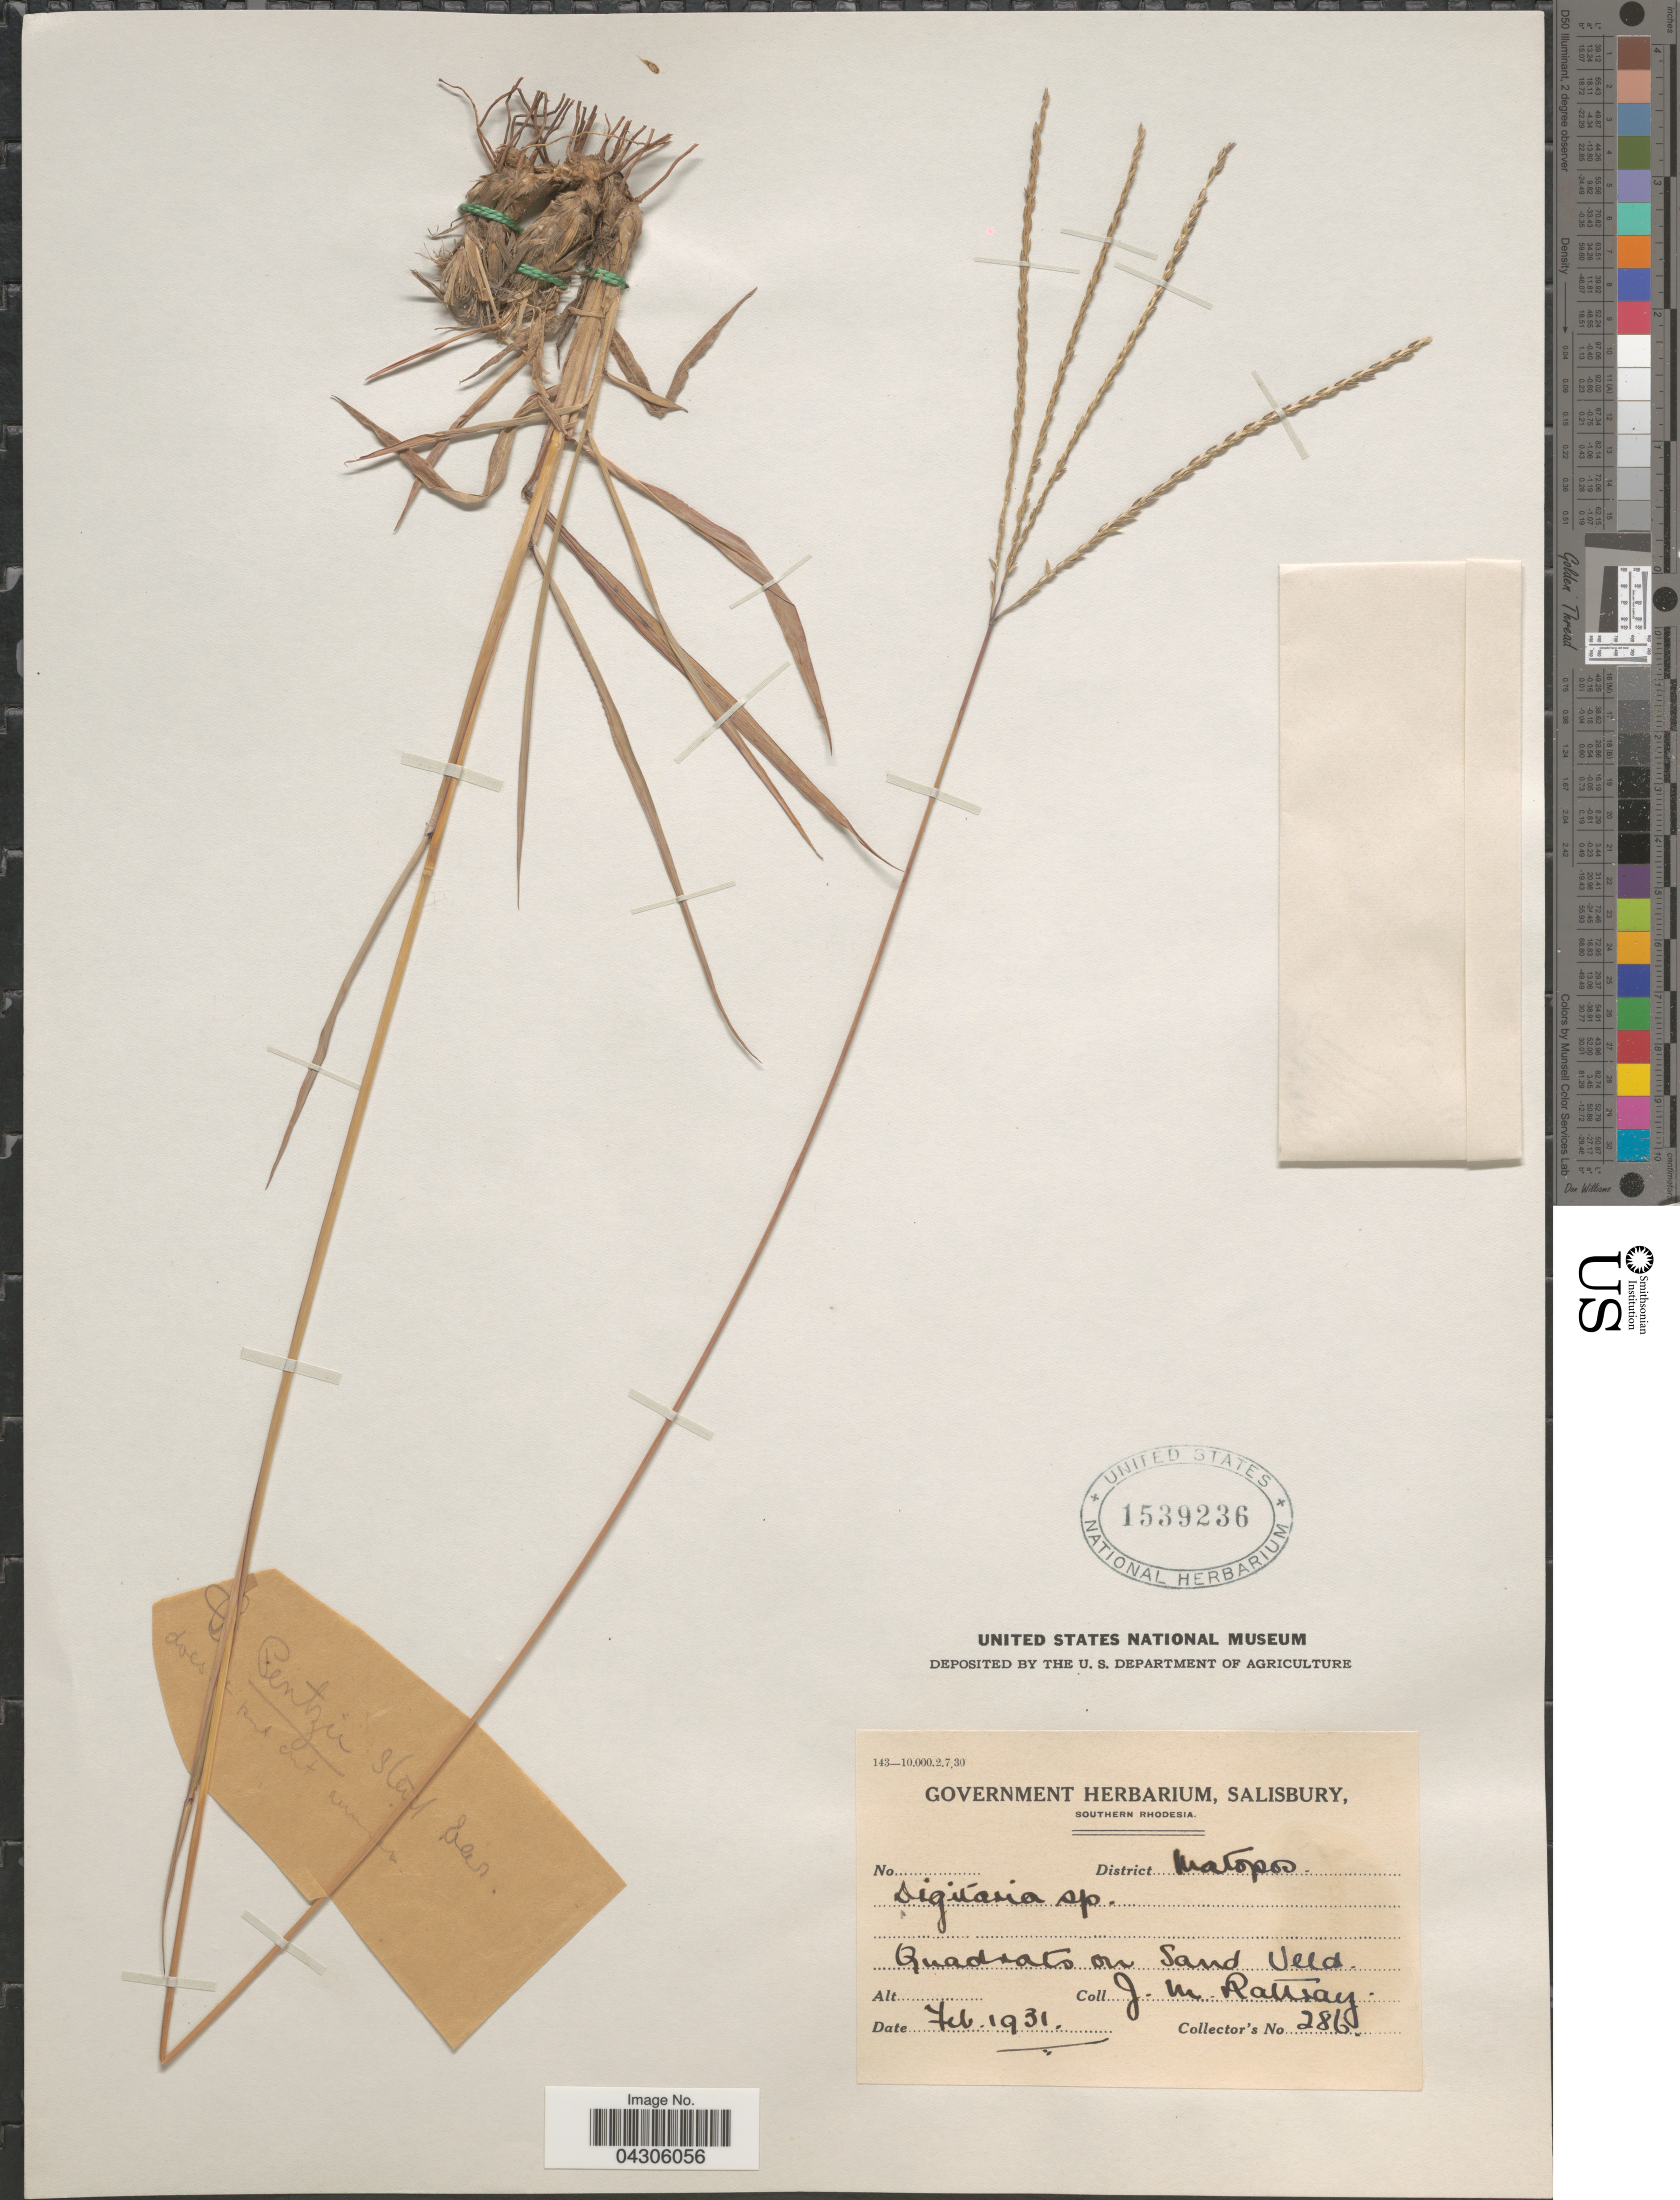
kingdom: Plantae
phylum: Tracheophyta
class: Liliopsida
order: Poales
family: Poaceae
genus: Digitaria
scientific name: Digitaria sp.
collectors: J. Rattray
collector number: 286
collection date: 1931-02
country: Zimbabwe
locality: District Matopos. Quadrats on Sand Veld.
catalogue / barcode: US 1539236